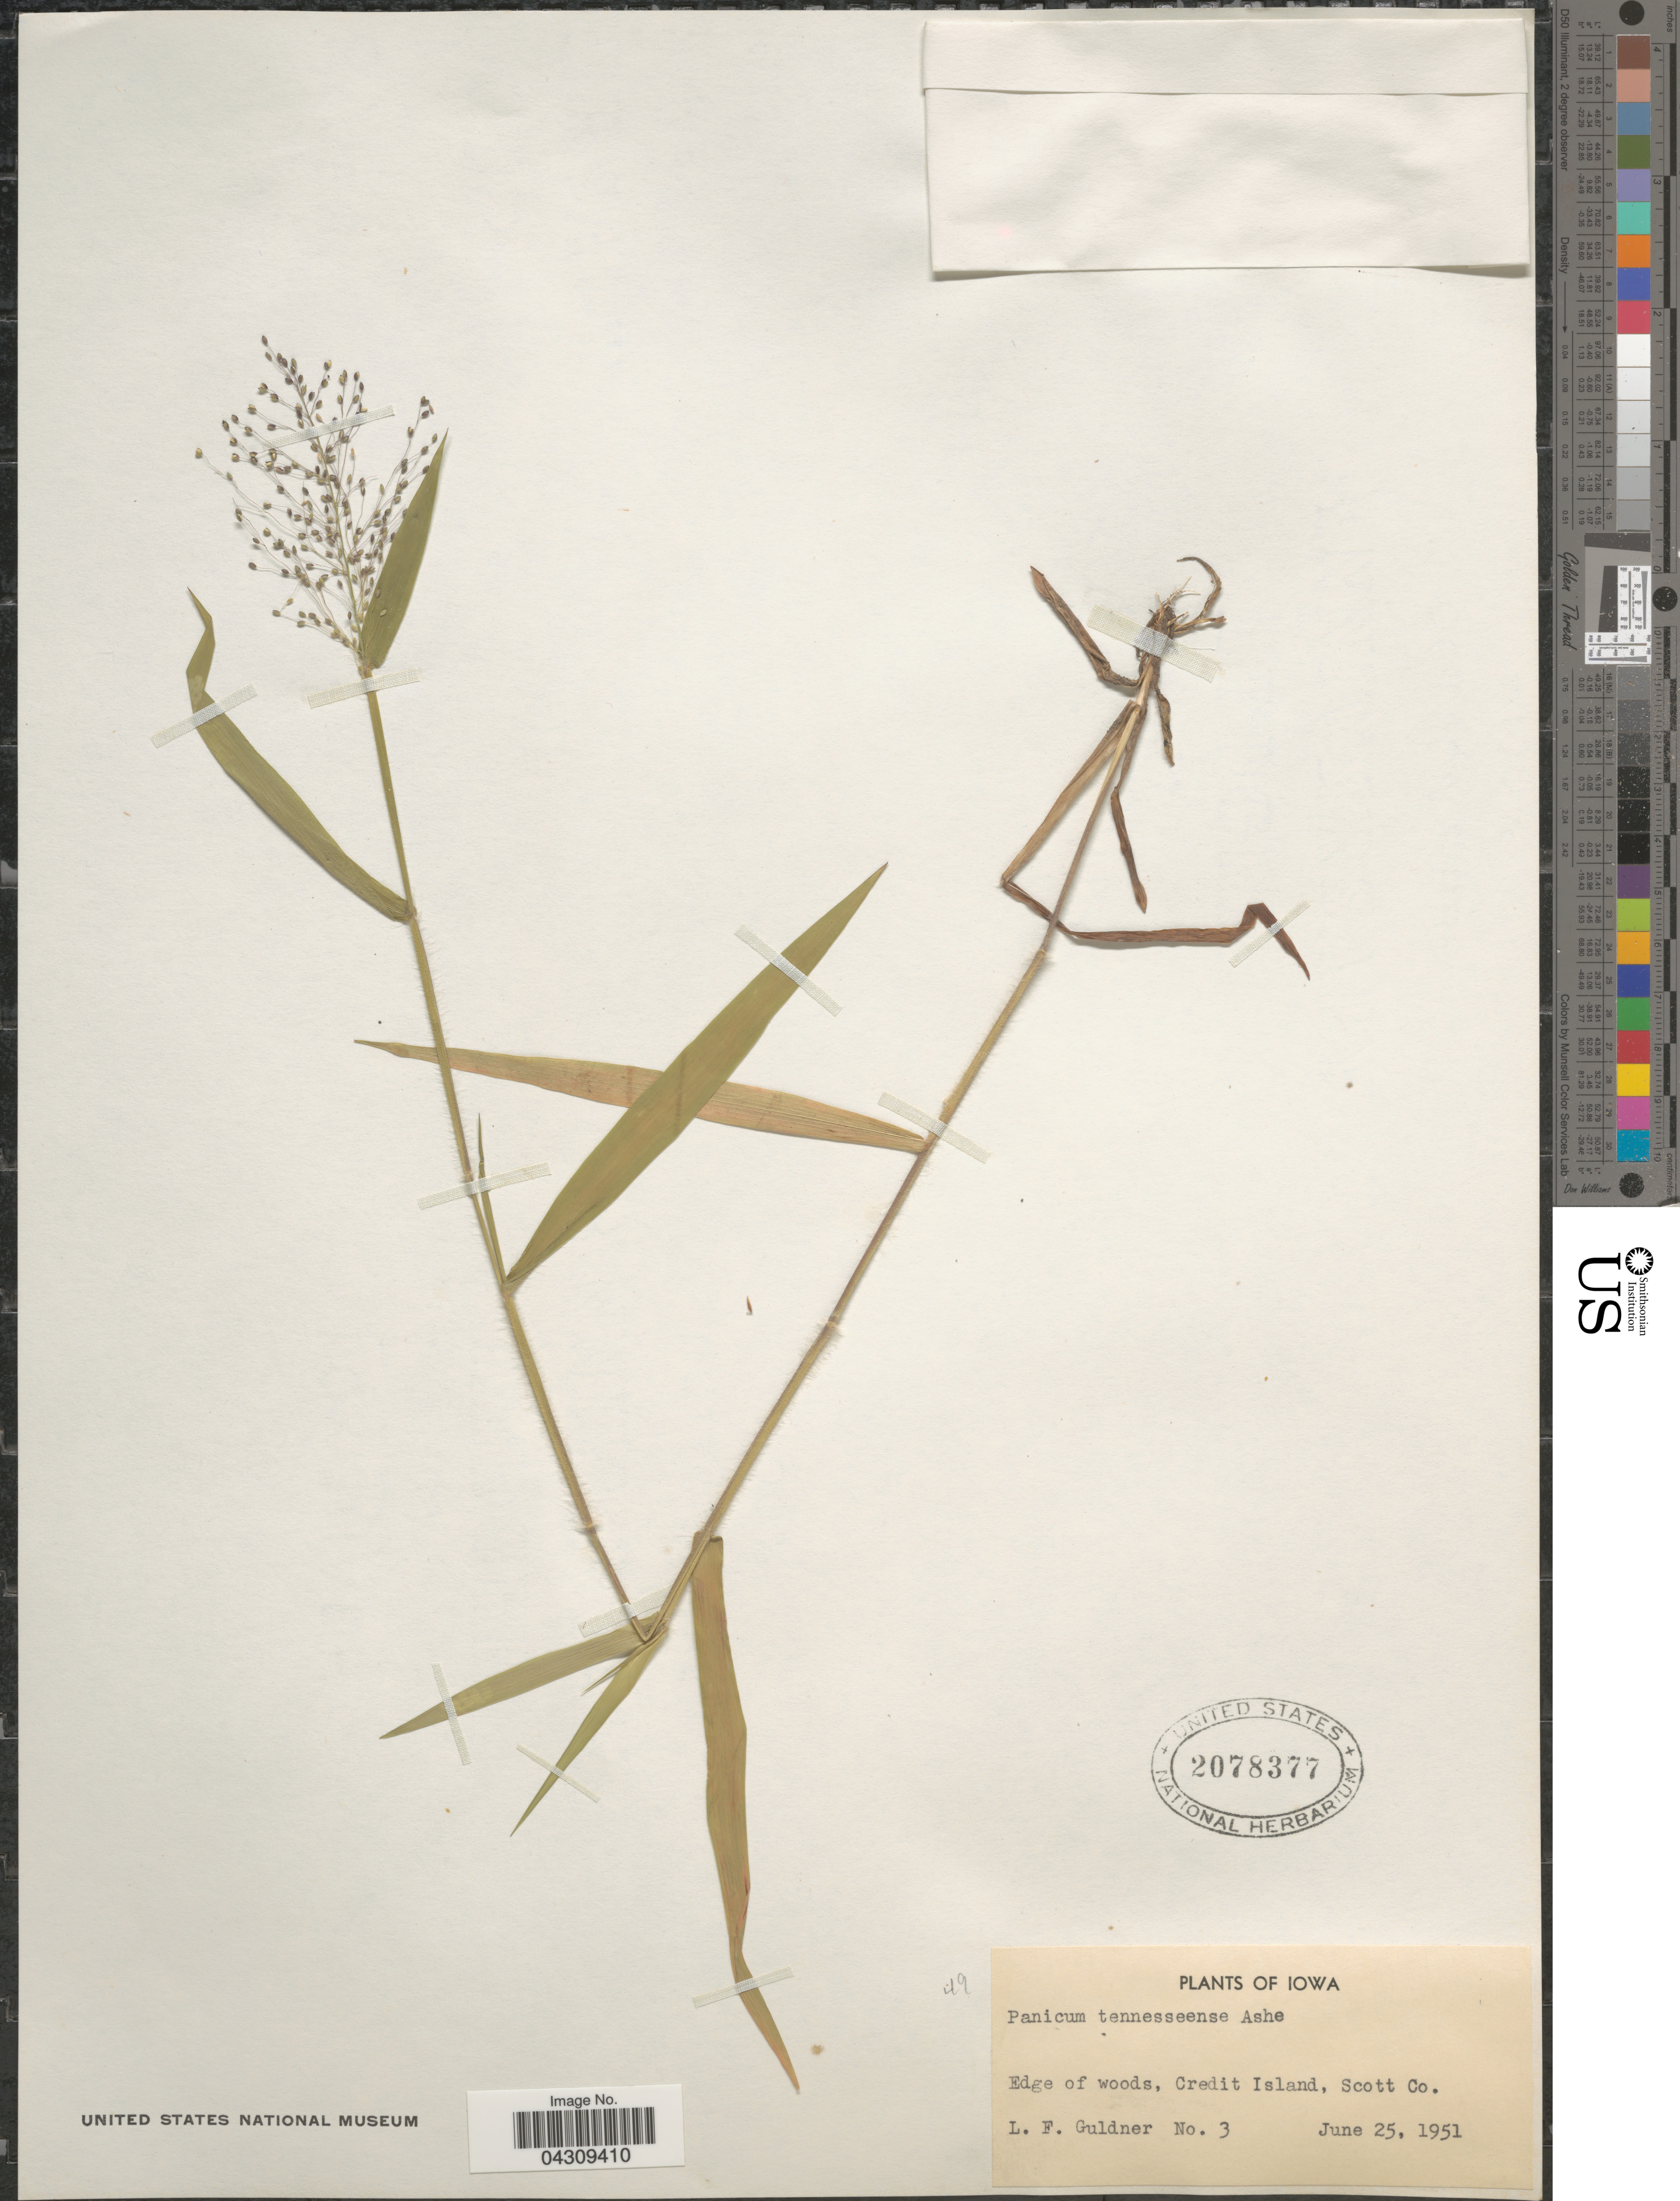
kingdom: Plantae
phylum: Tracheophyta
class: Liliopsida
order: Poales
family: Poaceae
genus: Dichanthelium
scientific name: Dichanthelium acuminatum var. acuminatum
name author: (Sw.) Gould & C.A. Clark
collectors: L. Guldner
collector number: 3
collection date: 1951-06-25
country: United States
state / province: Iowa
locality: Edge of woods, Credit Island, Scott Co.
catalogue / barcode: US 2078377